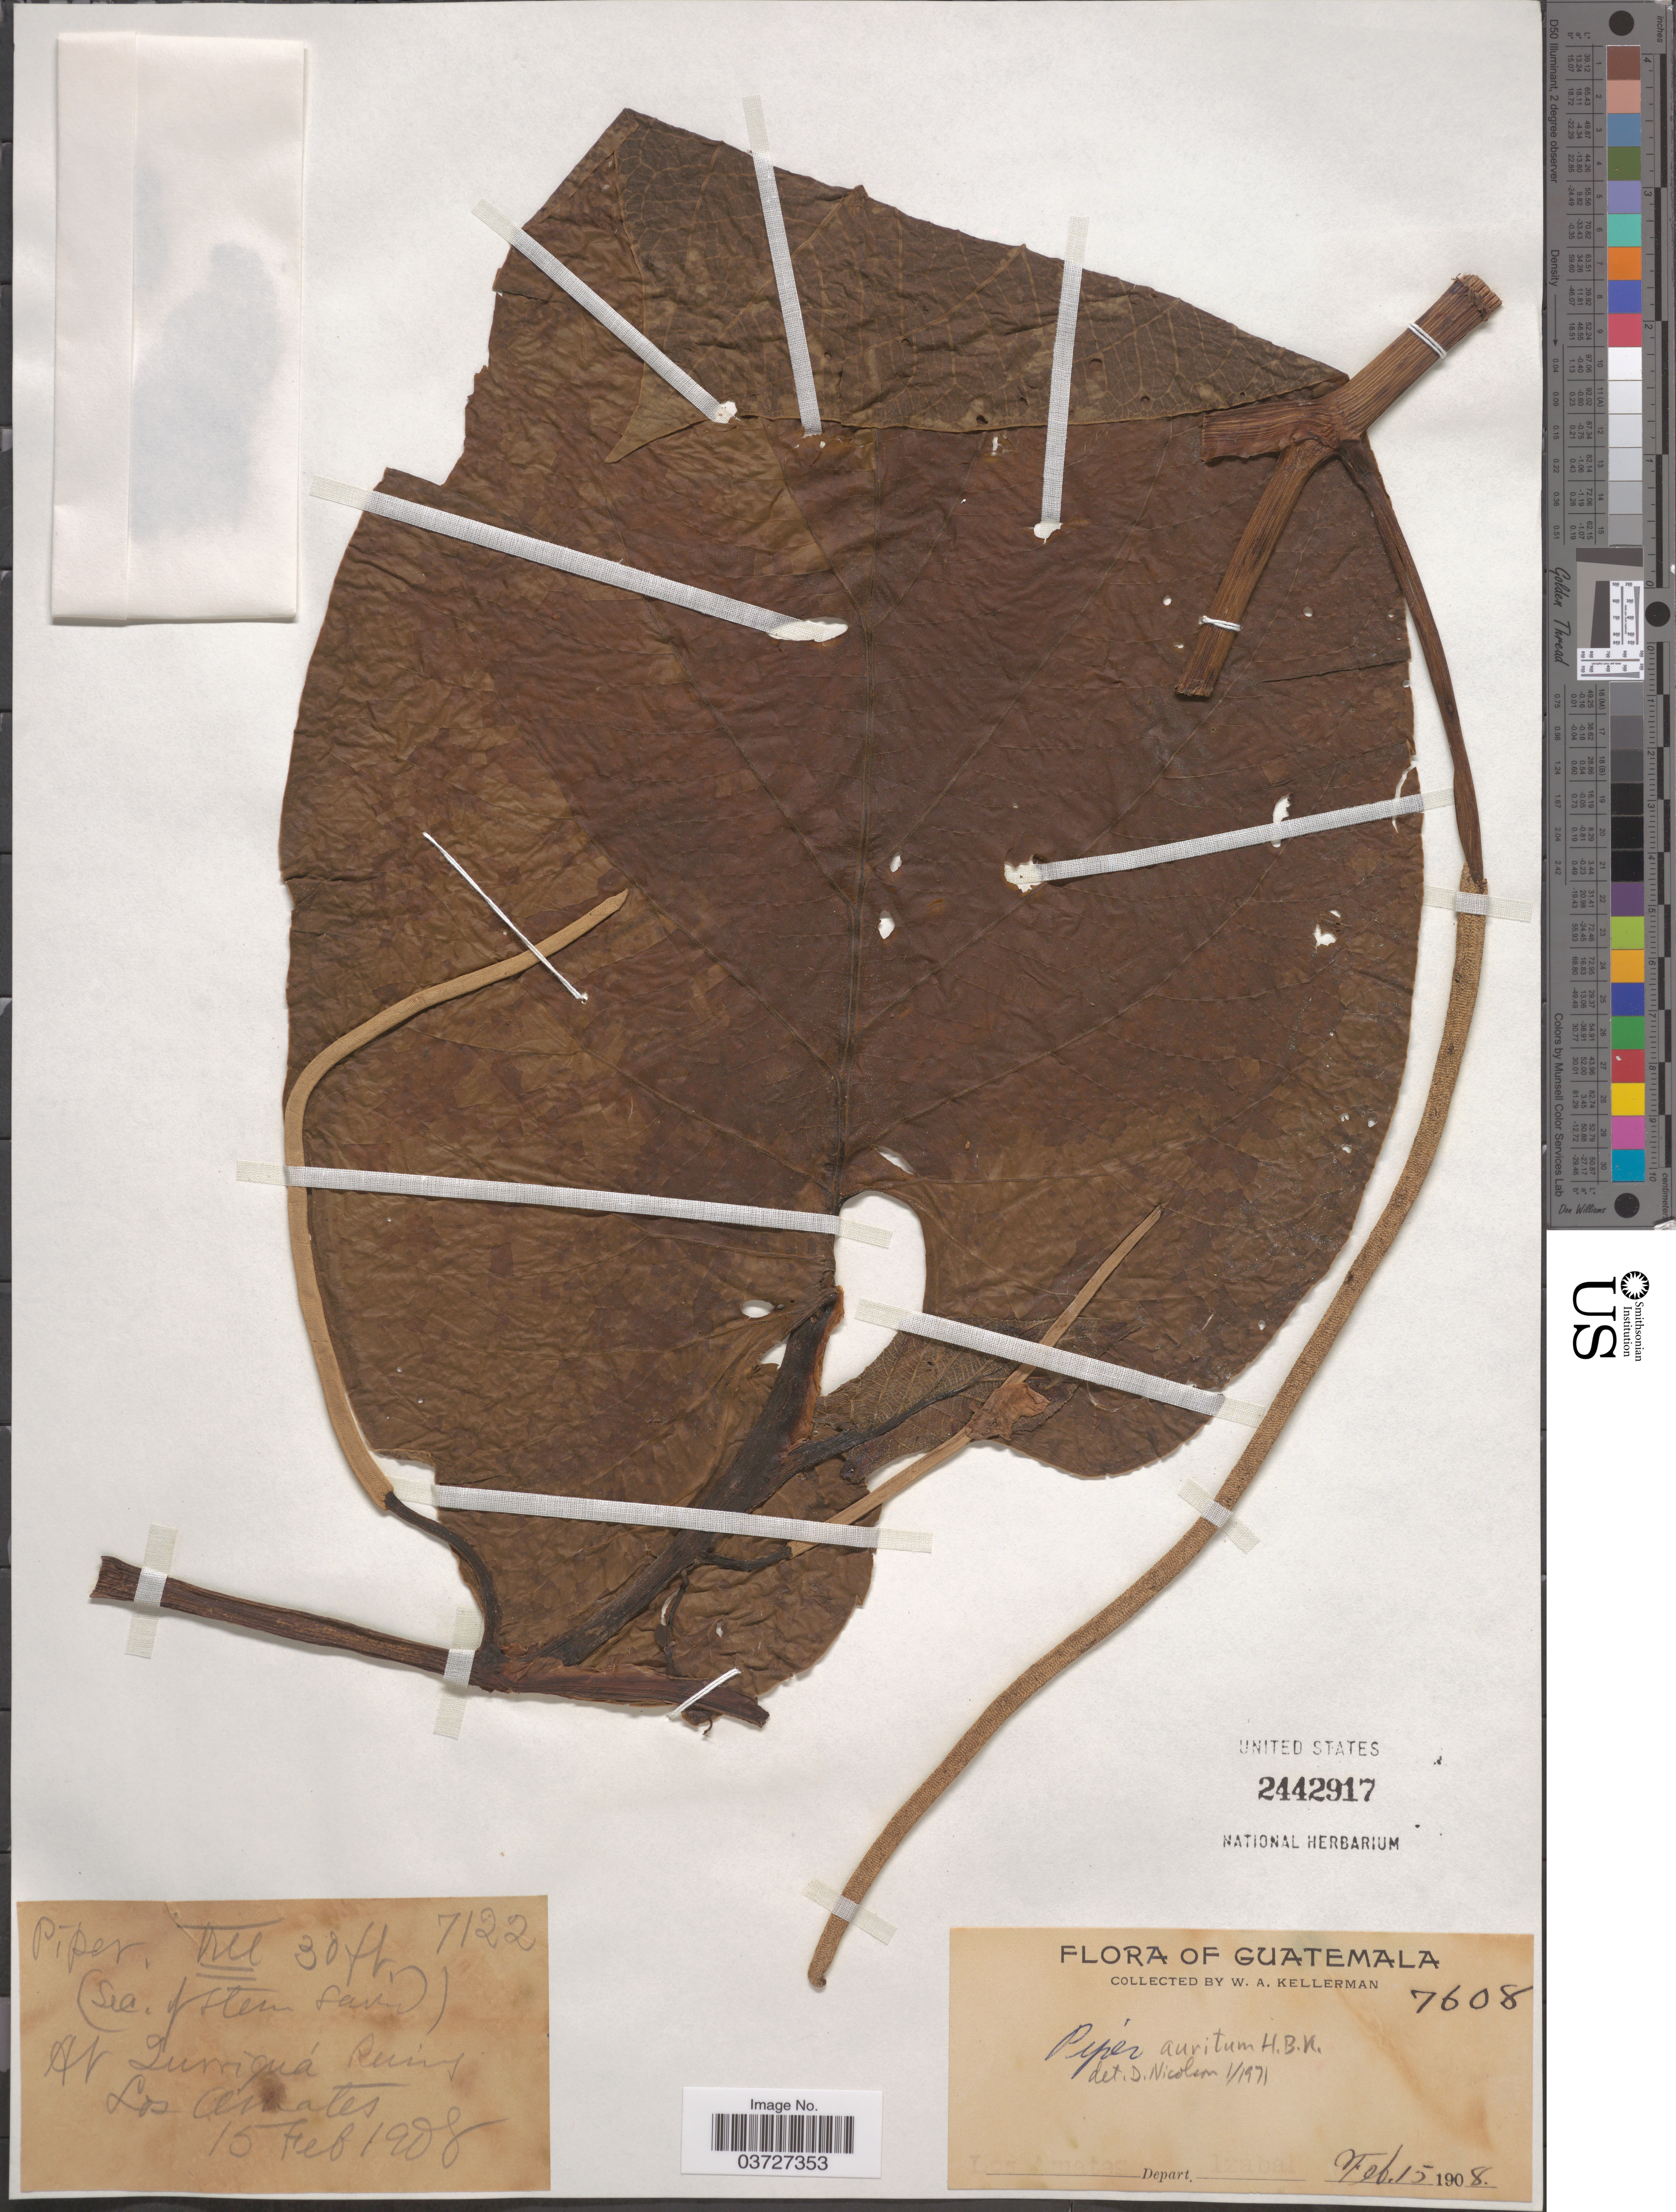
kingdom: Plantae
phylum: Tracheophyta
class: Magnoliopsida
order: Piperales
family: Piperaceae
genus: Piper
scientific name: Piper auritum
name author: Kunth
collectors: W. Kellerman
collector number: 7608/7122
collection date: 1908-02-15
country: Guatemala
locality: At Qurriguá Ruins. Los Amates.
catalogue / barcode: US 2442917